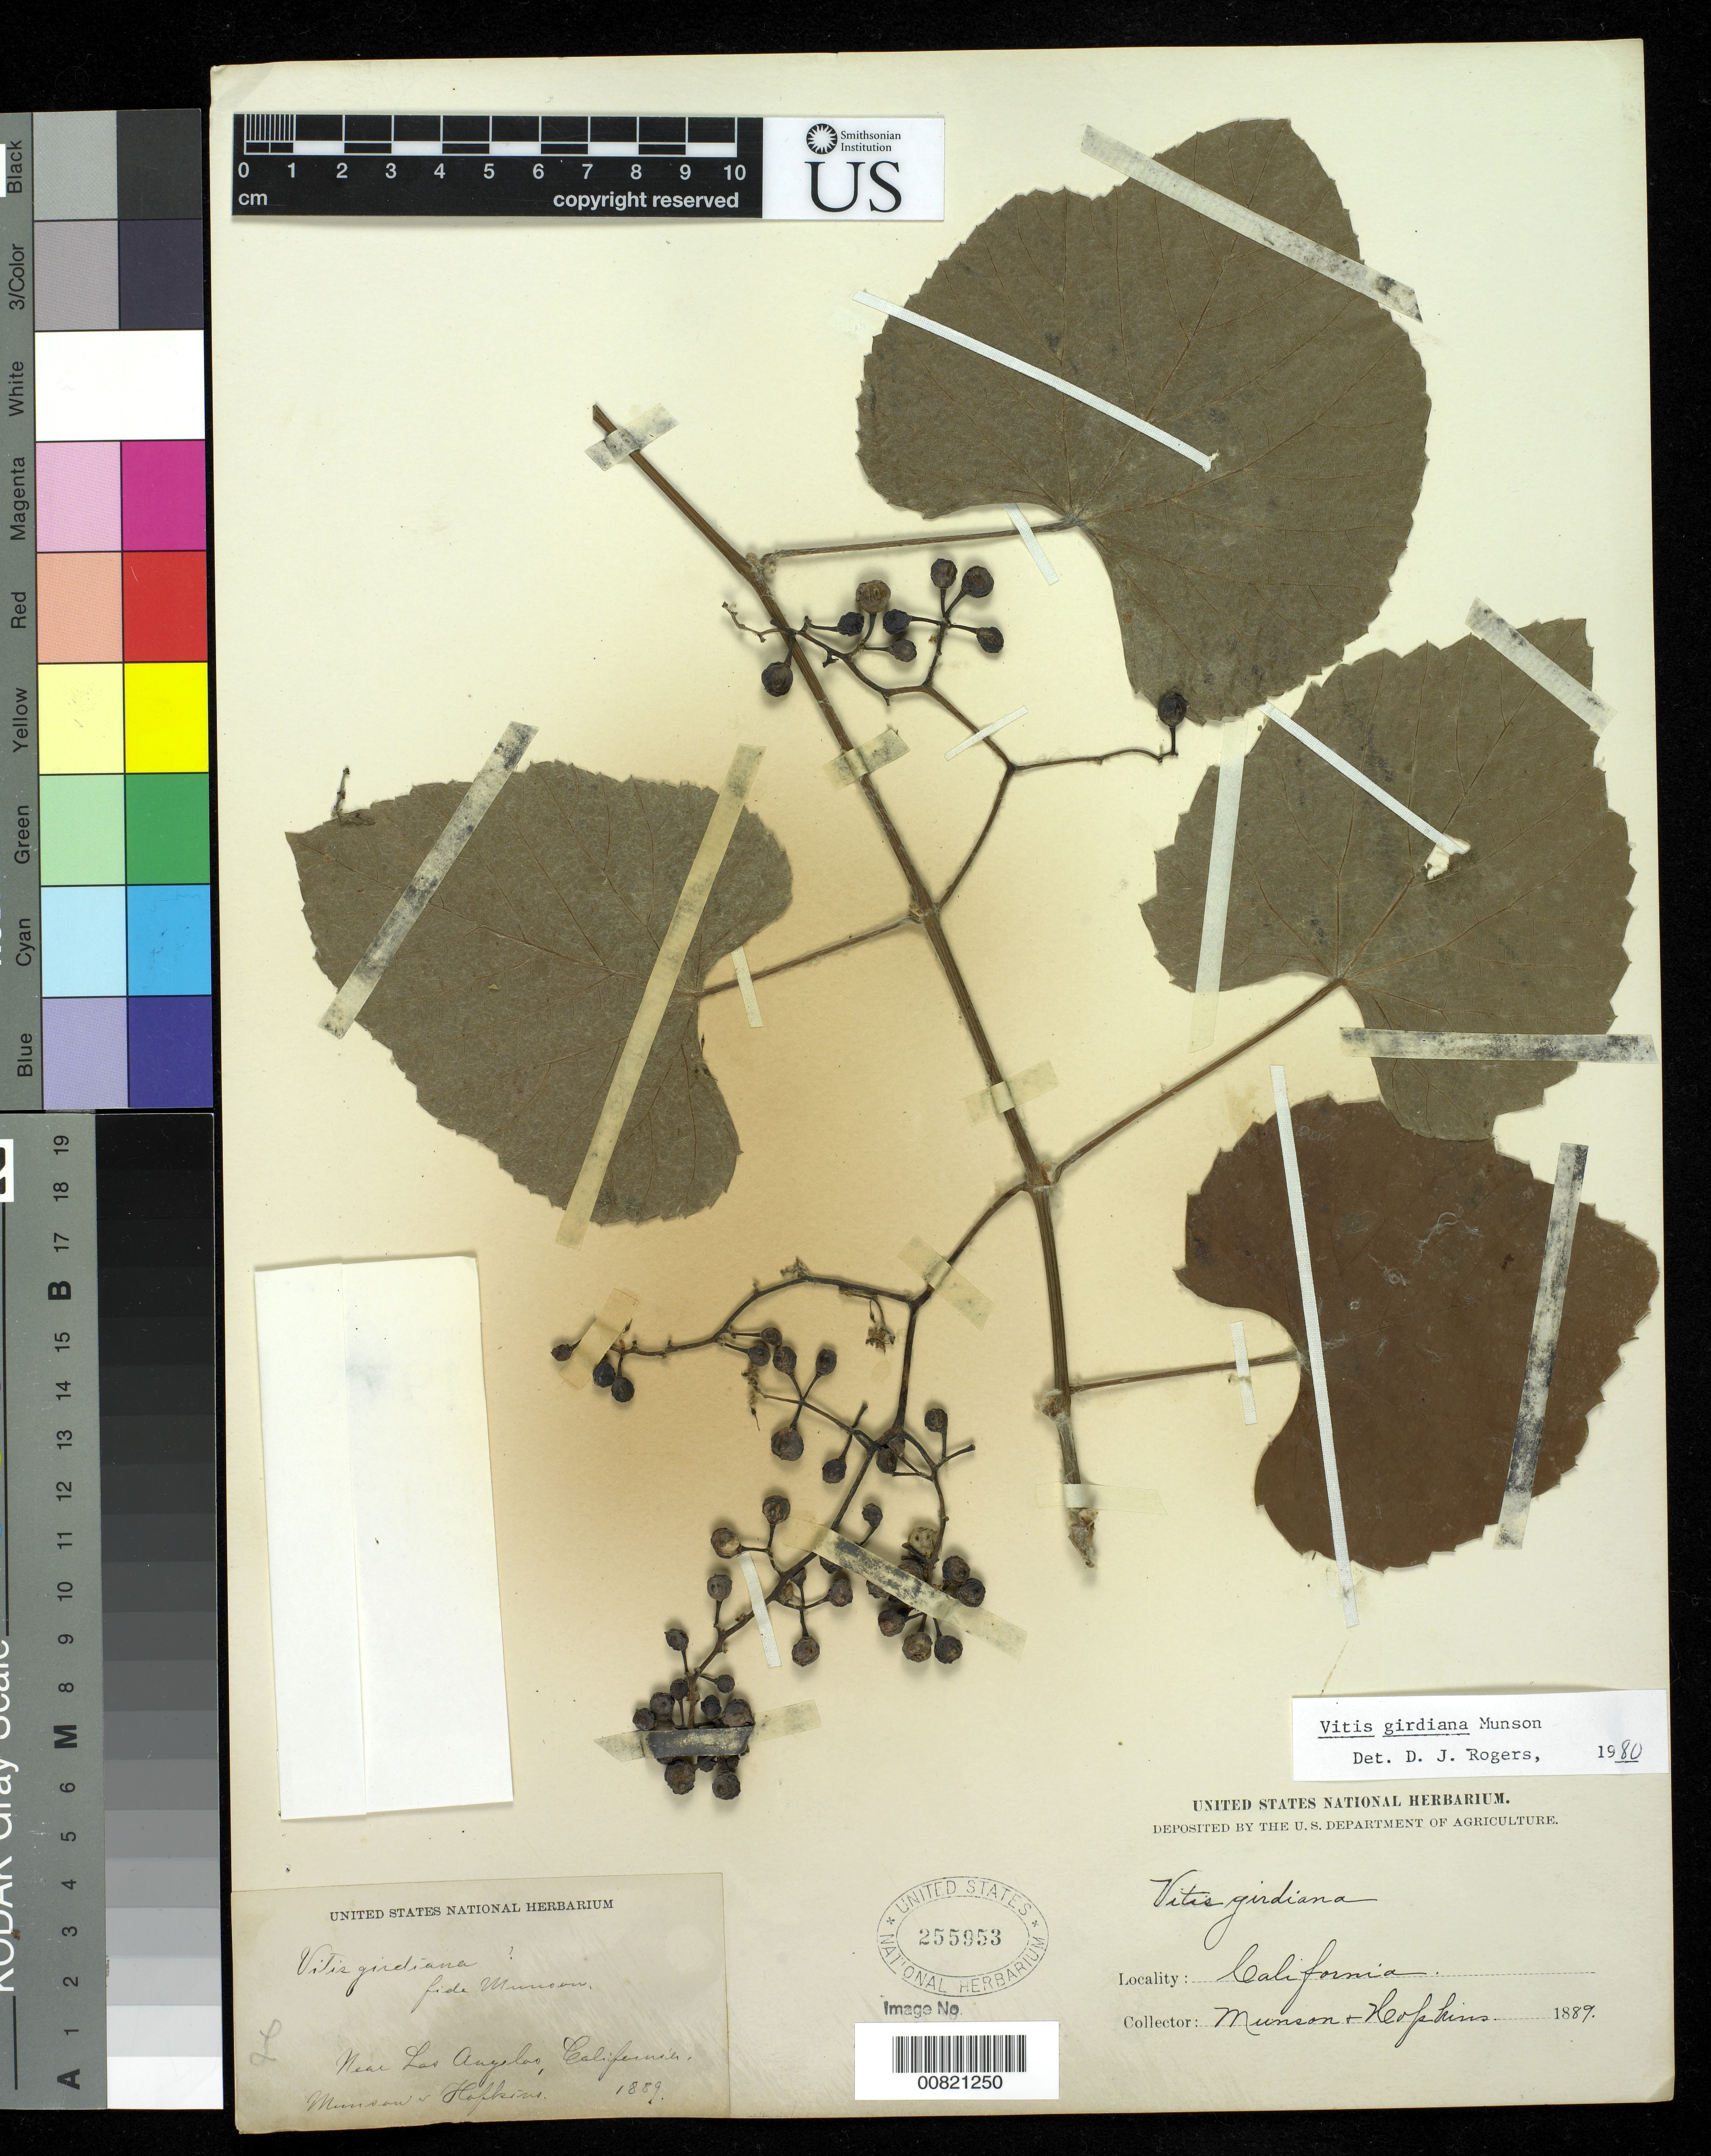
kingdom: Plantae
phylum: Tracheophyta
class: Magnoliopsida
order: Vitales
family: Vitaceae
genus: Vitis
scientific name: Vitis girdiana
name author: Munson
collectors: T. V. Munson & -. Hopkins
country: United States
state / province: California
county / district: Los Angeles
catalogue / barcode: US 255953